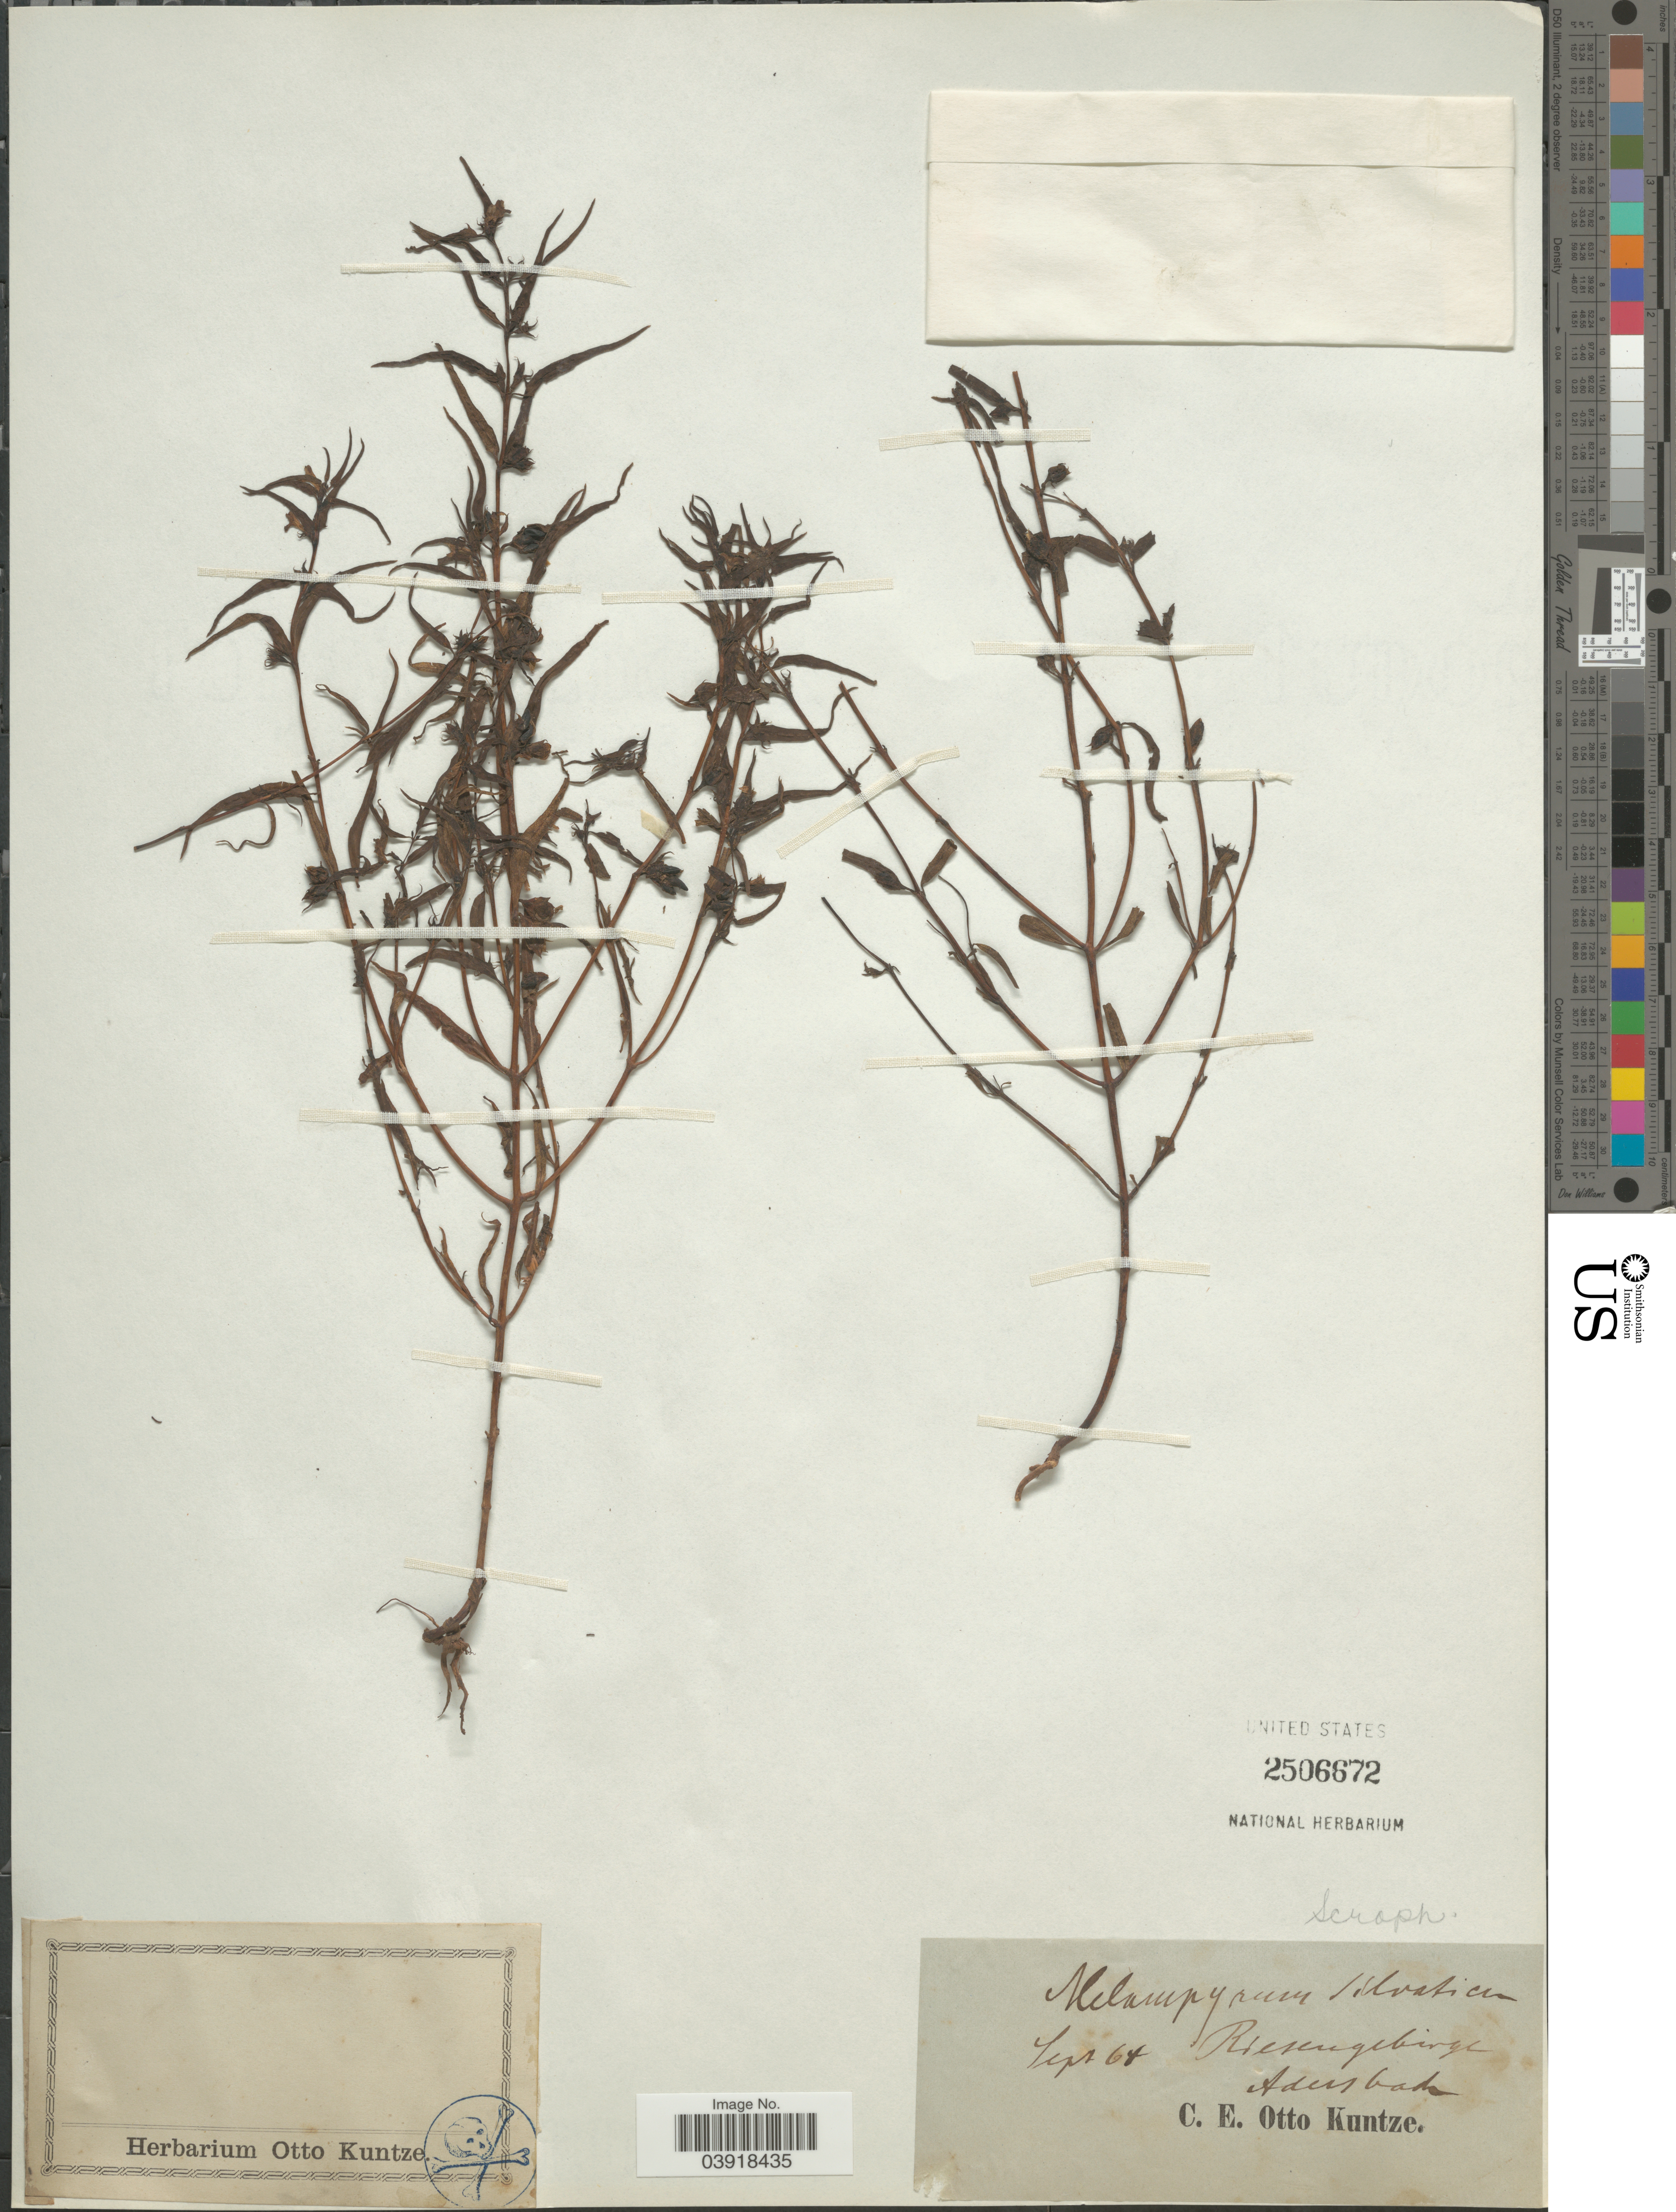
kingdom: Plantae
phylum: Tracheophyta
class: Magnoliopsida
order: Lamiales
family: Orobanchaceae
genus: Melampyrum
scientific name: Melampyrum sylvaticum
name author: L.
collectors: C.E.O. Kuntze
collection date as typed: Transcribed d/m/y: /9/64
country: Czechia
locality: Riesengebirge. Adersbach.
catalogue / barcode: US 2506672